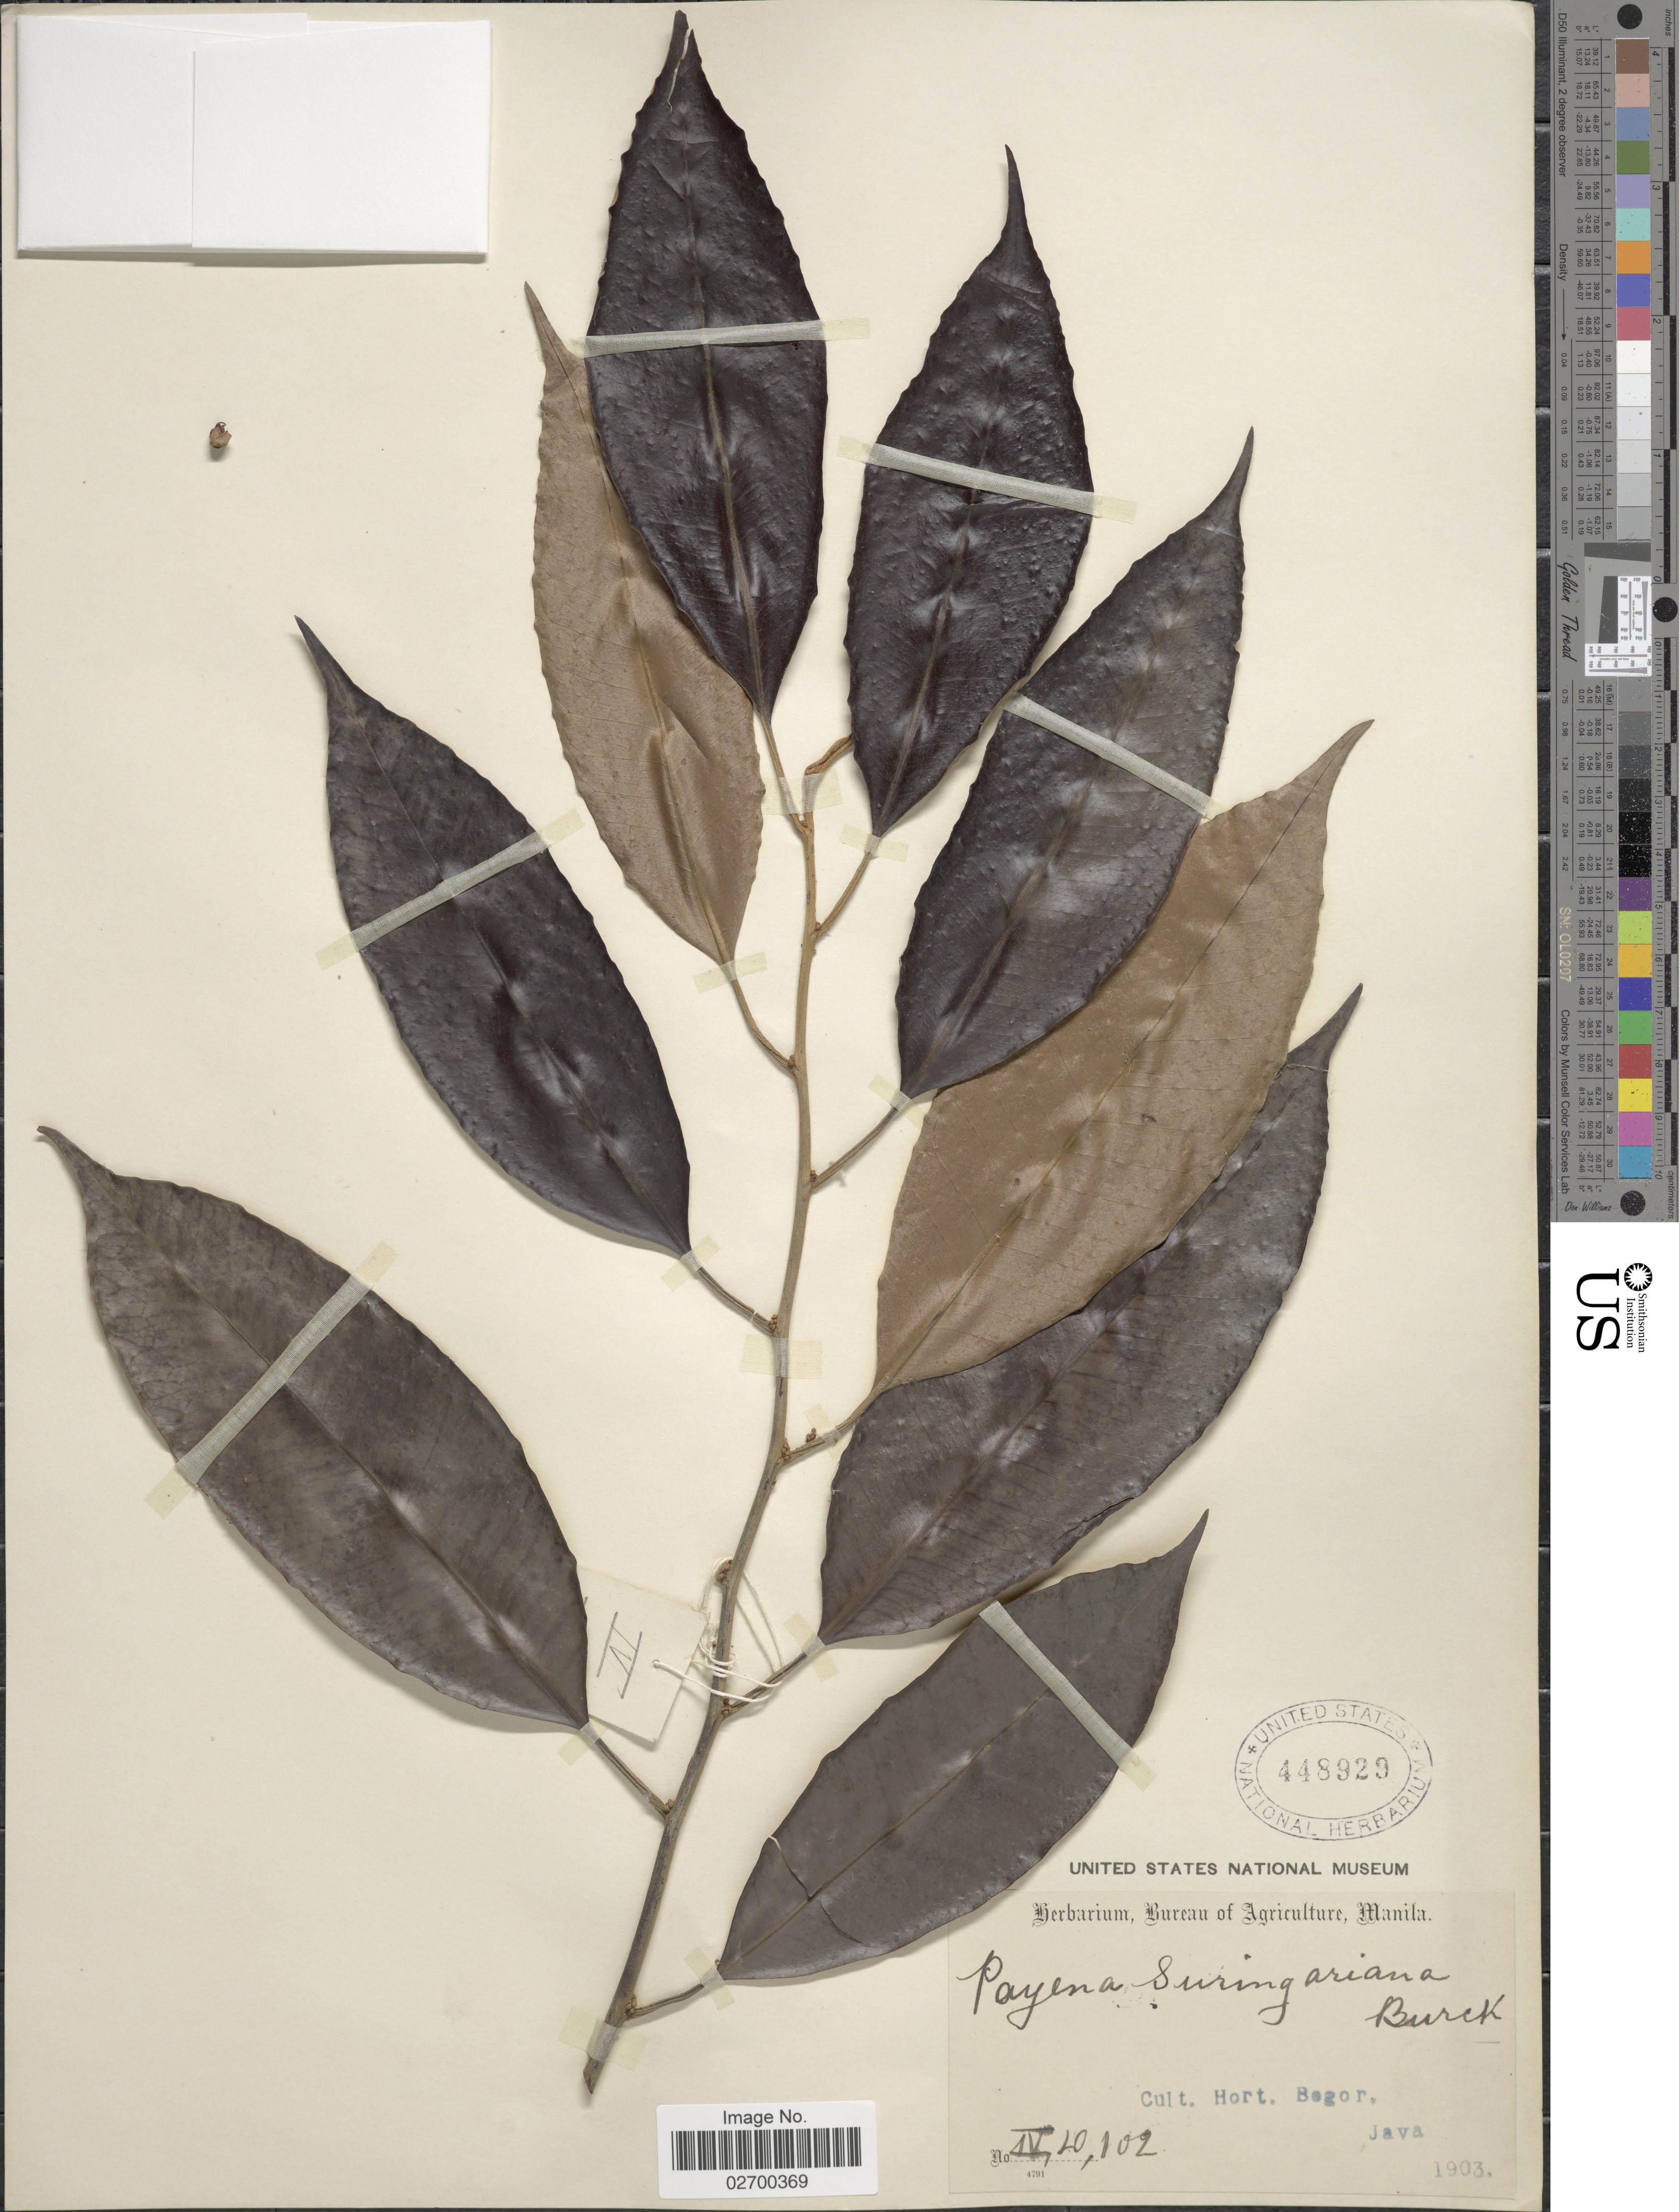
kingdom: Plantae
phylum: Tracheophyta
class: Magnoliopsida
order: Ericales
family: Sapotaceae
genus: Payena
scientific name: Payena acuminata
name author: (Blume) Pierre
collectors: Ex herb. Bureau of Agriculture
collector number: IV,D,102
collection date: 1903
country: Indonesia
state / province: Java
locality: Cult. Hort. Bogor, Java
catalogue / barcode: US 448929